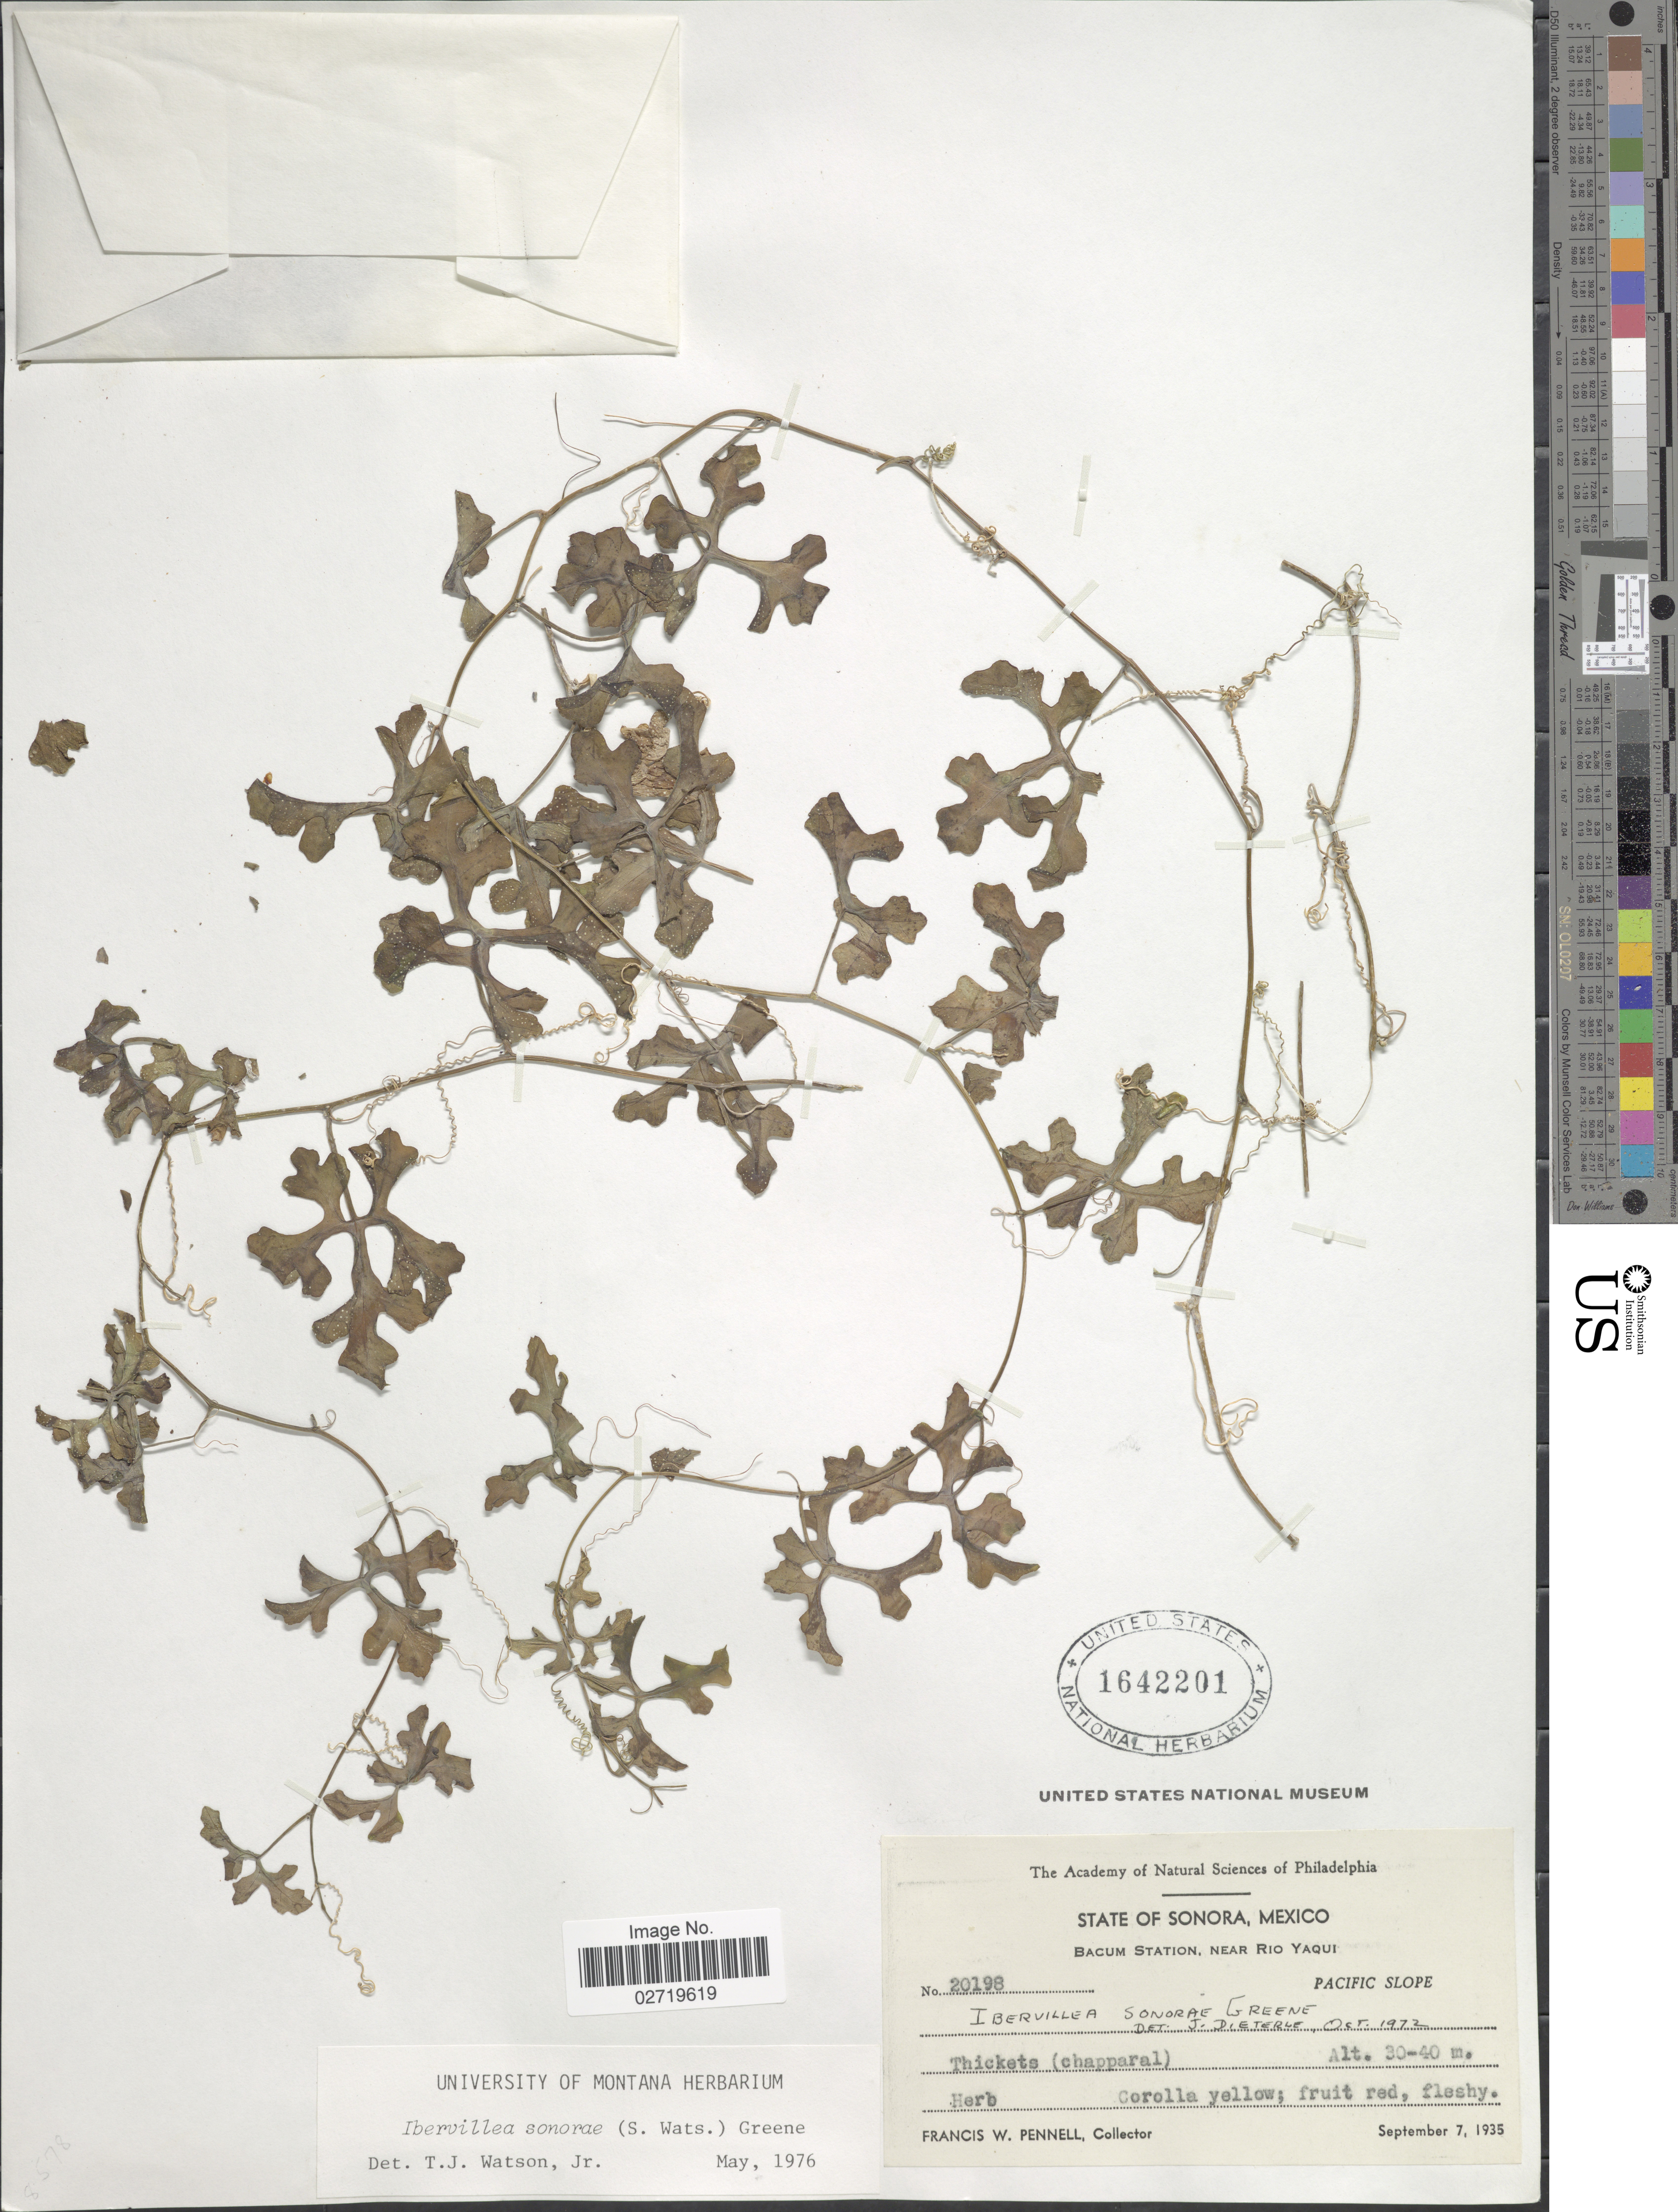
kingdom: Plantae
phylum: Tracheophyta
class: Magnoliopsida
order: Cucurbitales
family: Cucurbitaceae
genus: Ibervillea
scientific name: Ibervillea sonorae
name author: (S. Watson) Greene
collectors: F. W. Pennell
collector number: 20198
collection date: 1935-09-07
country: Mexico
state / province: Sonora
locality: Bacum Station, near Rio Yaqui, Pacific slope, Thickets (Chapparal)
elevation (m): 30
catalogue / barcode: US 1642201